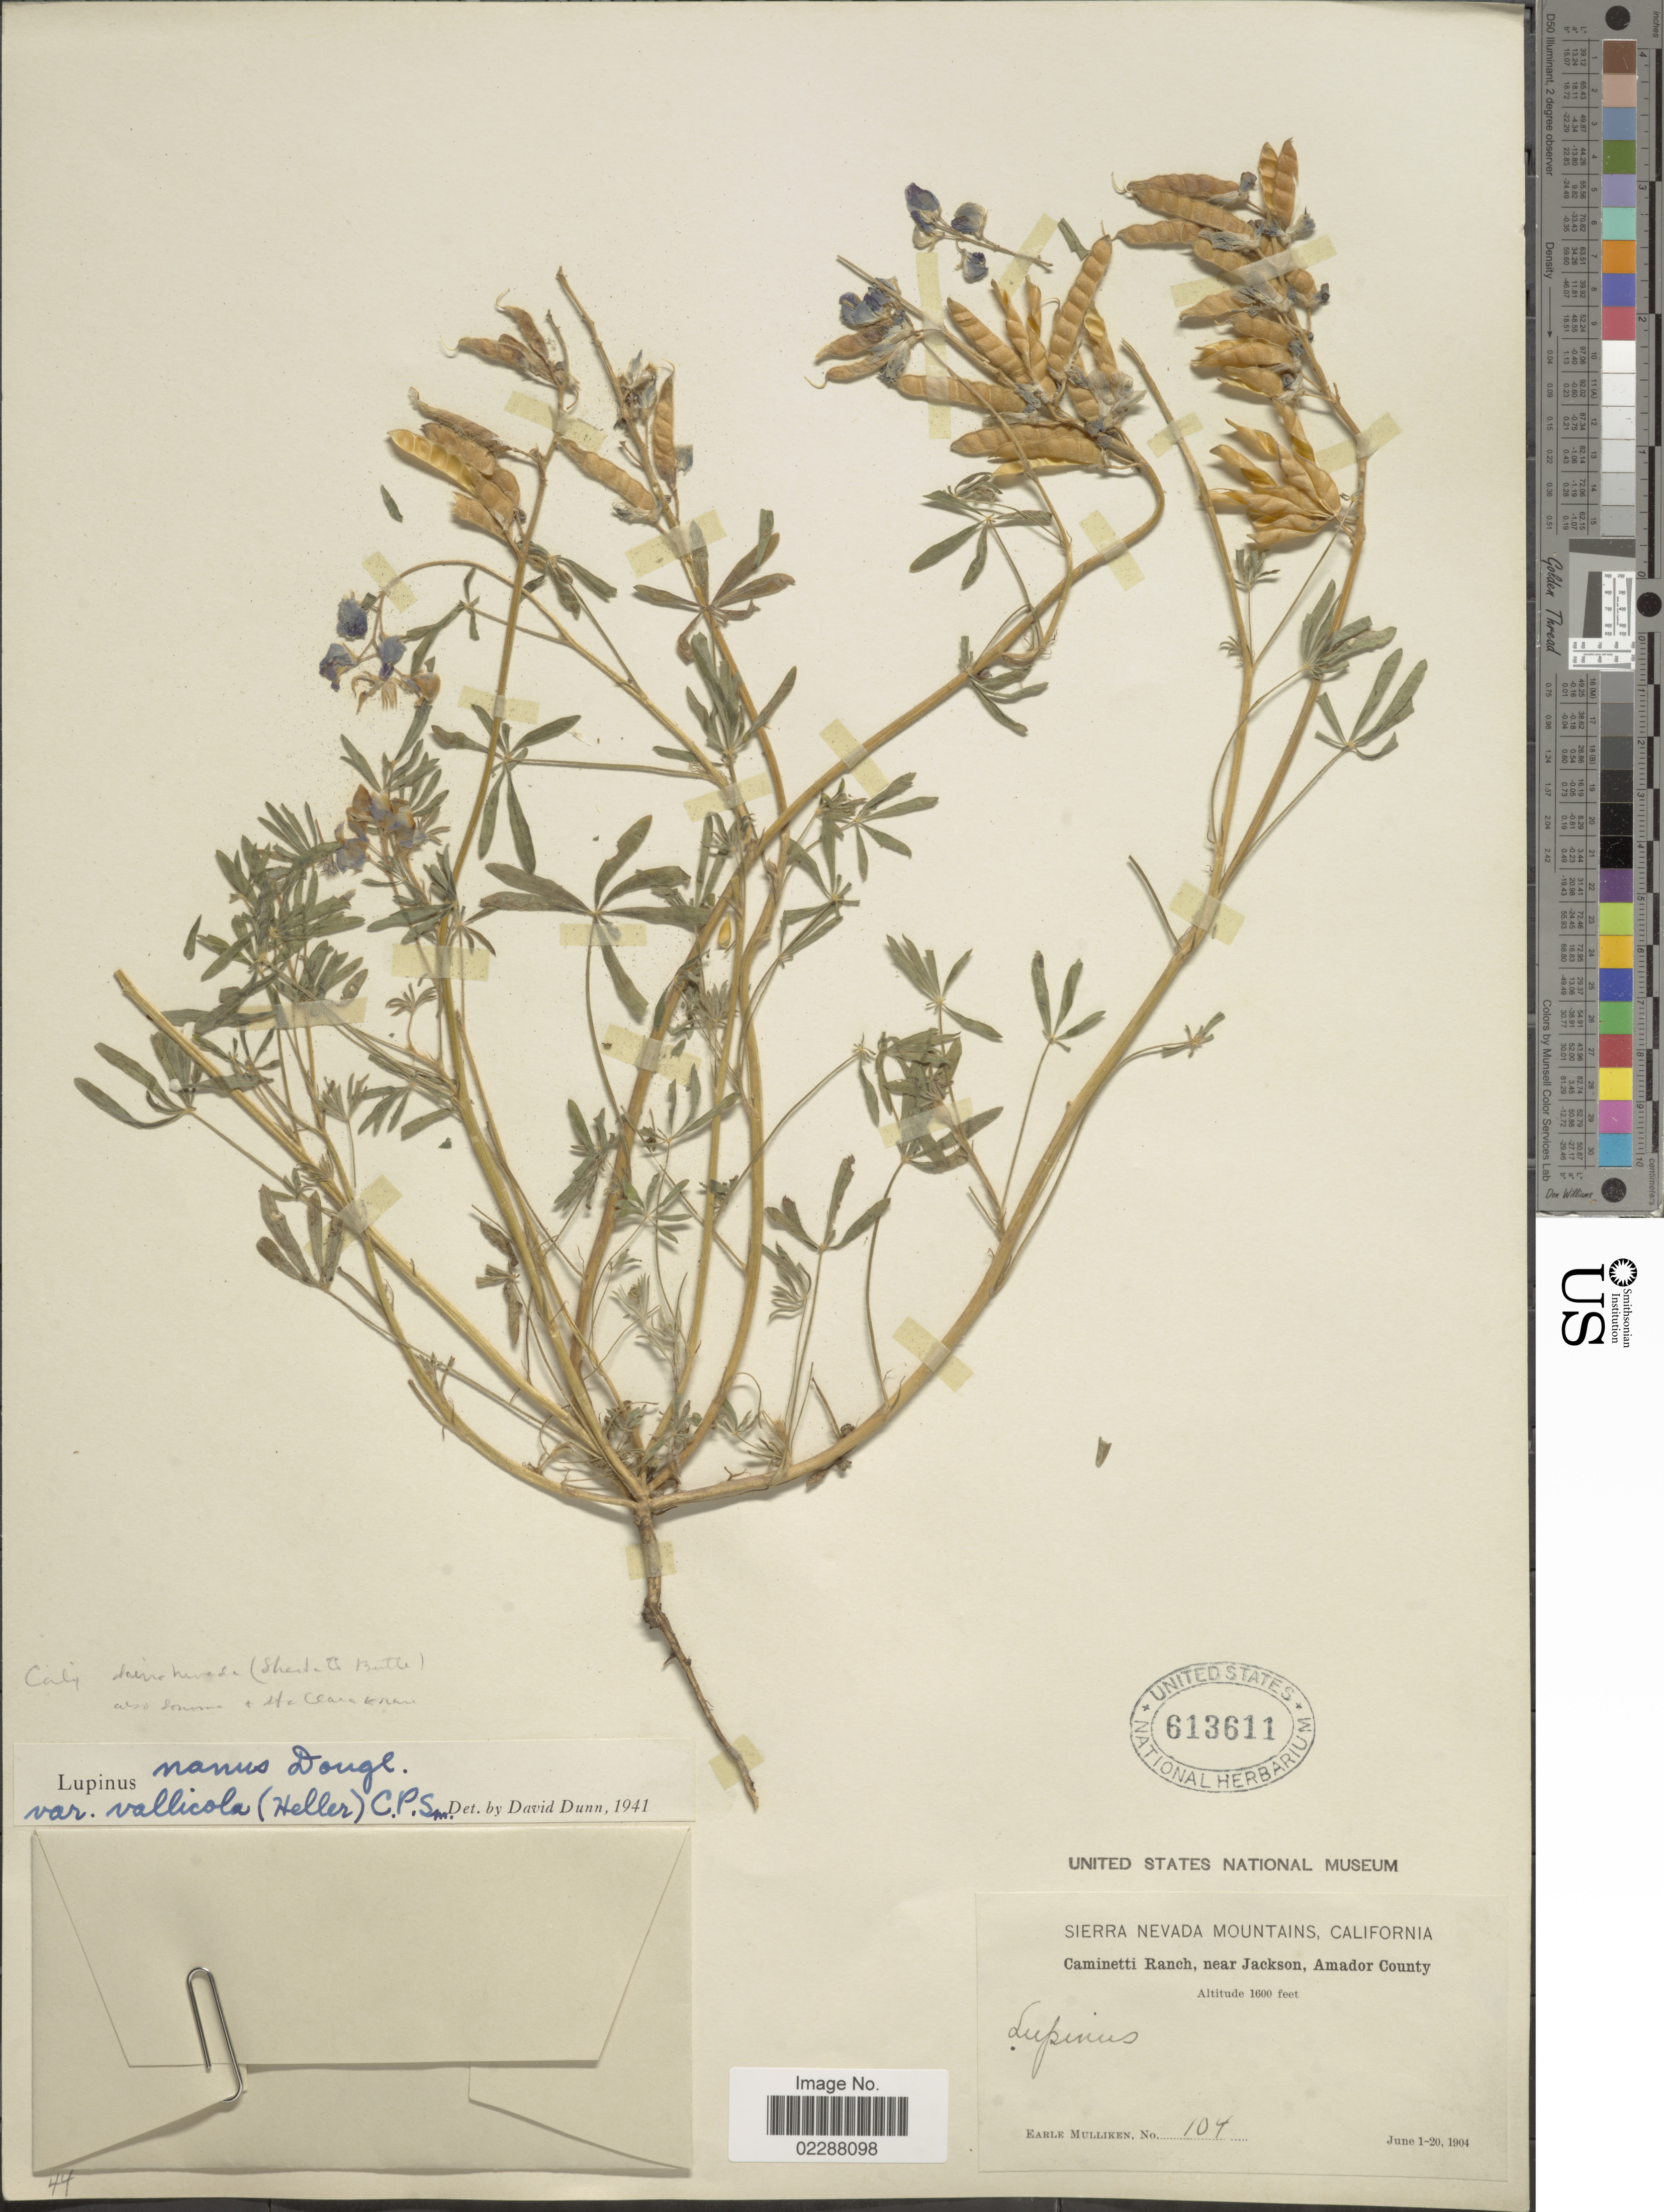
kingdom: Plantae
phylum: Tracheophyta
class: Magnoliopsida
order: Fabales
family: Fabaceae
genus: Lupinus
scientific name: Lupinus vallicola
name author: A. Heller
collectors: E. Mulliken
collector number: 104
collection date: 1904-06-01/1904-06-20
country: United States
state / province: California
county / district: Amador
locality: Caminetti Ranch, near Jackson, Amador County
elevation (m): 488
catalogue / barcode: US 613611